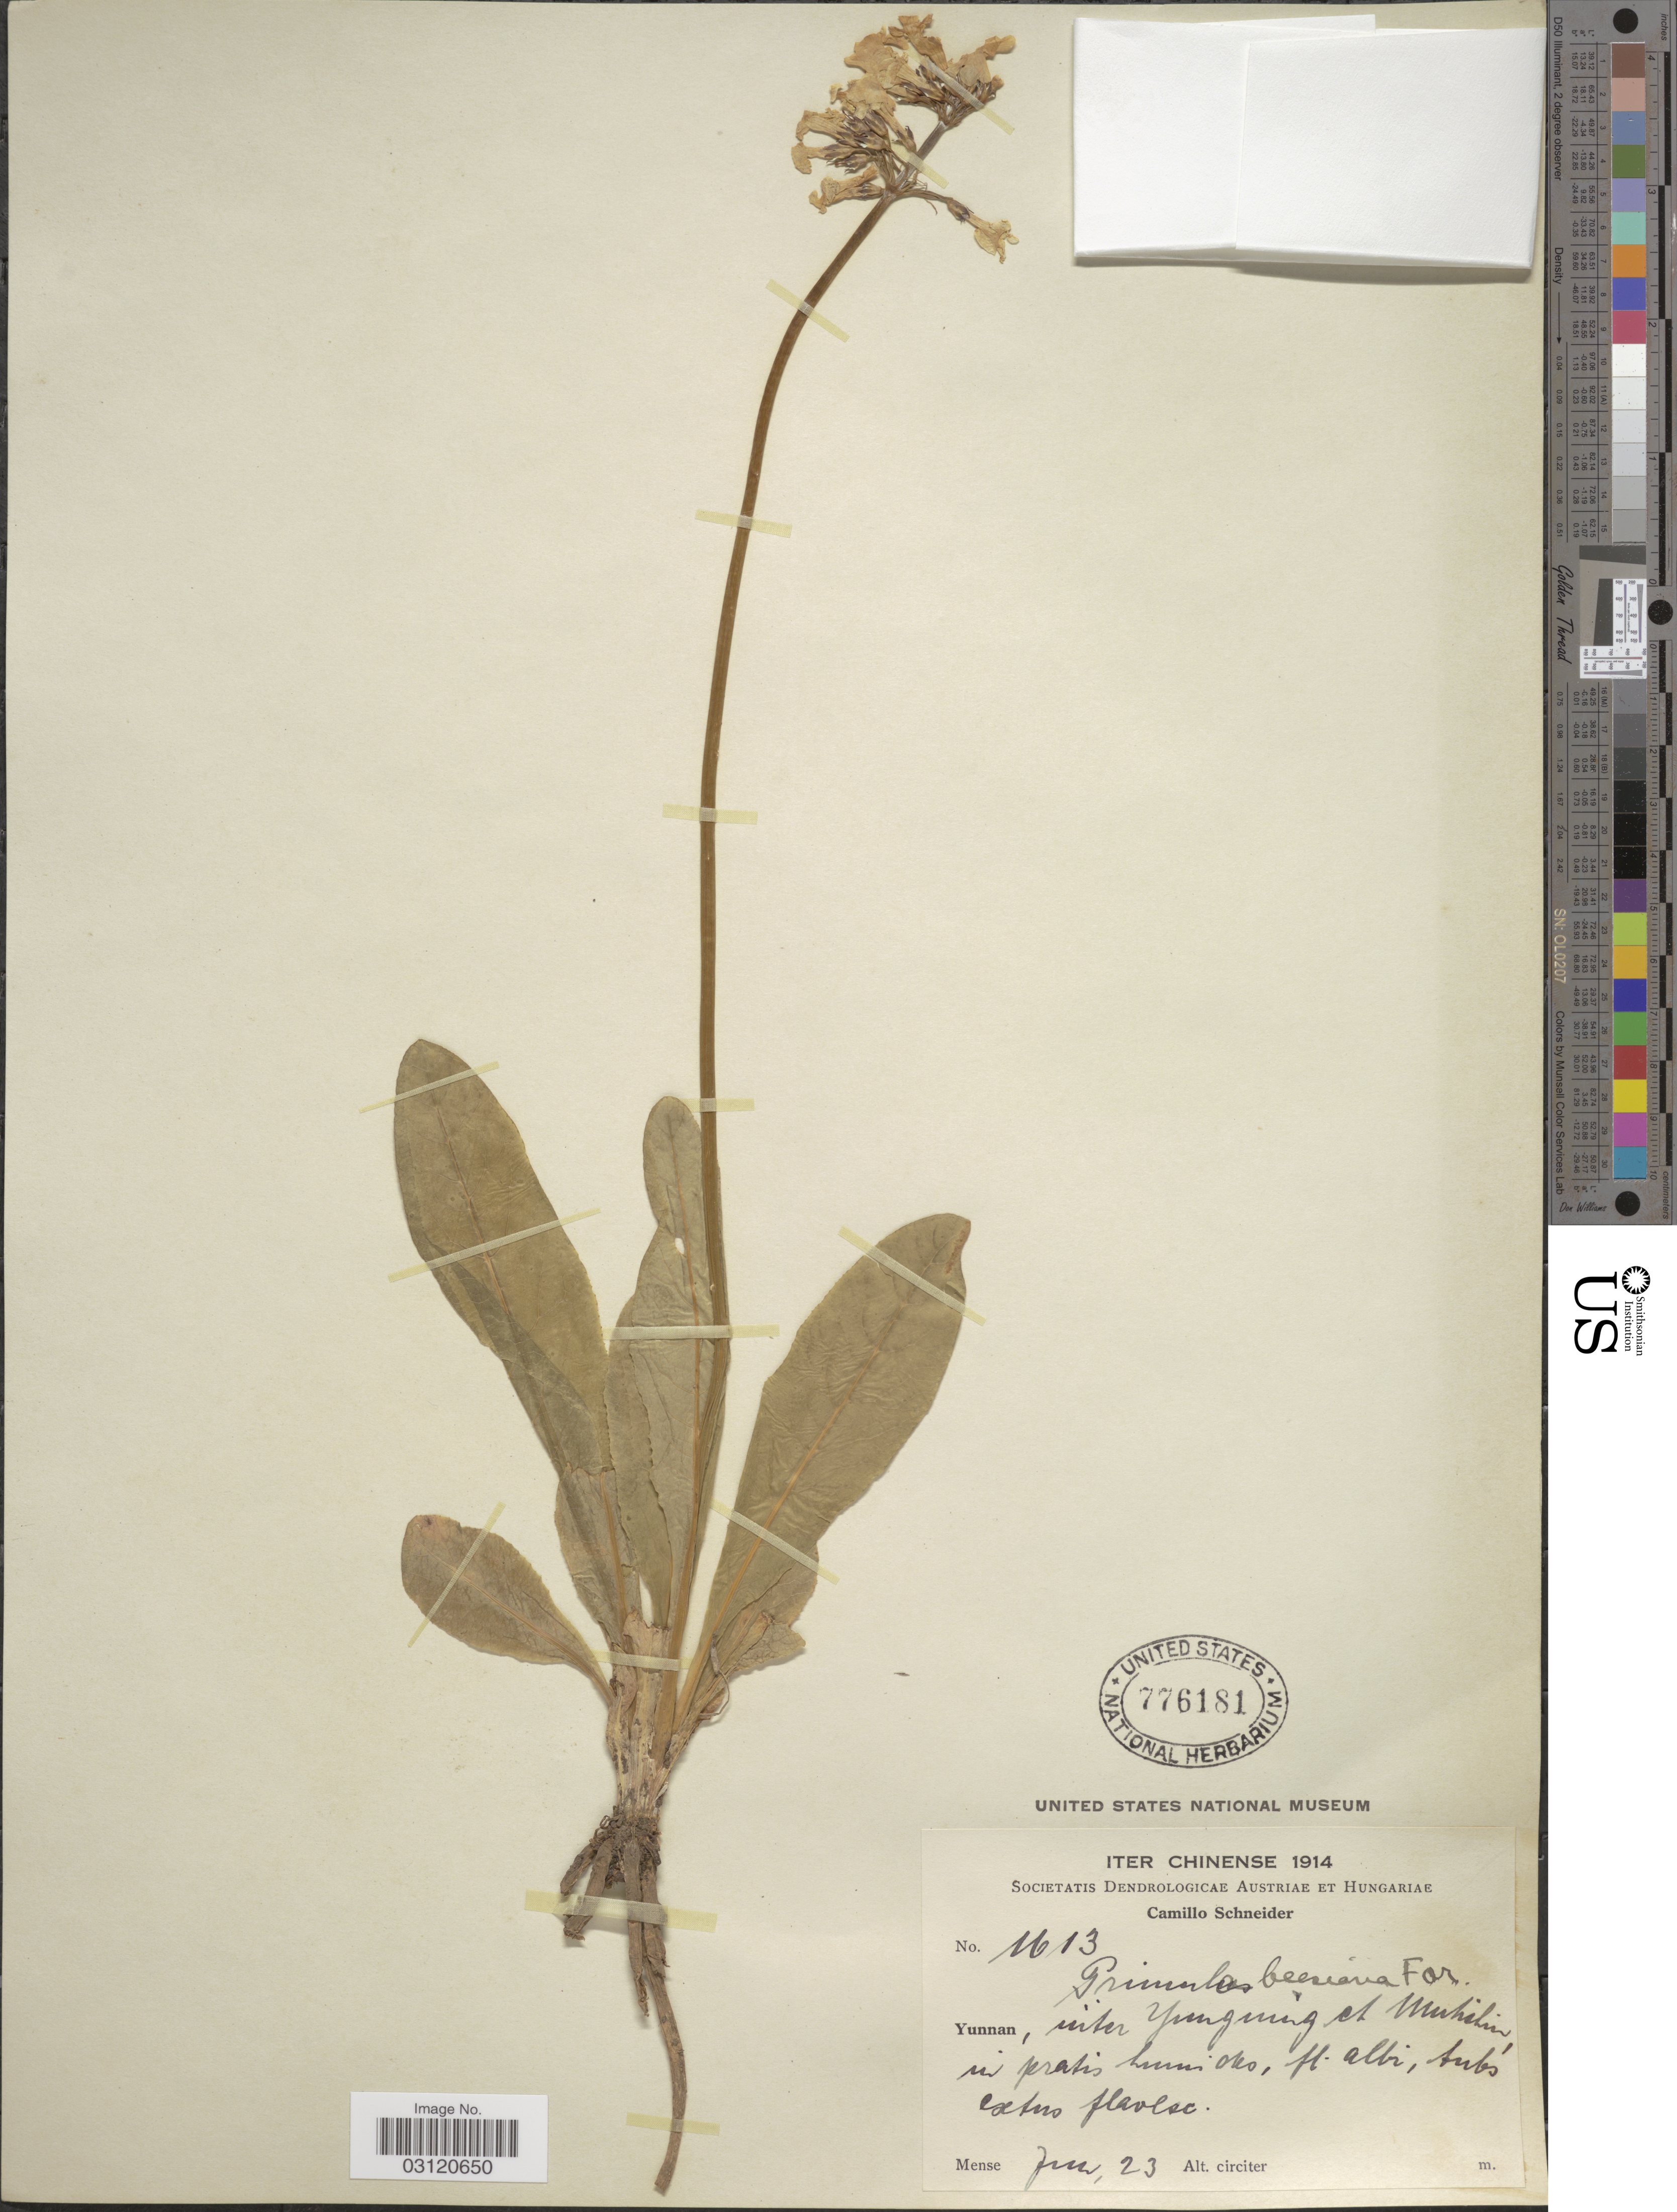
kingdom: Plantae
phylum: Tracheophyta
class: Magnoliopsida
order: Ericales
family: Primulaceae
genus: Primula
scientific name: Primula beesiana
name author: Forrest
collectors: C. K. Schneider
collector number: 1613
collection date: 1914-06-23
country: China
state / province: Yunnan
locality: Inter Yungning et Muhalin [interpreted] in pratis humidis [interpreted].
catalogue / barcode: US 776181